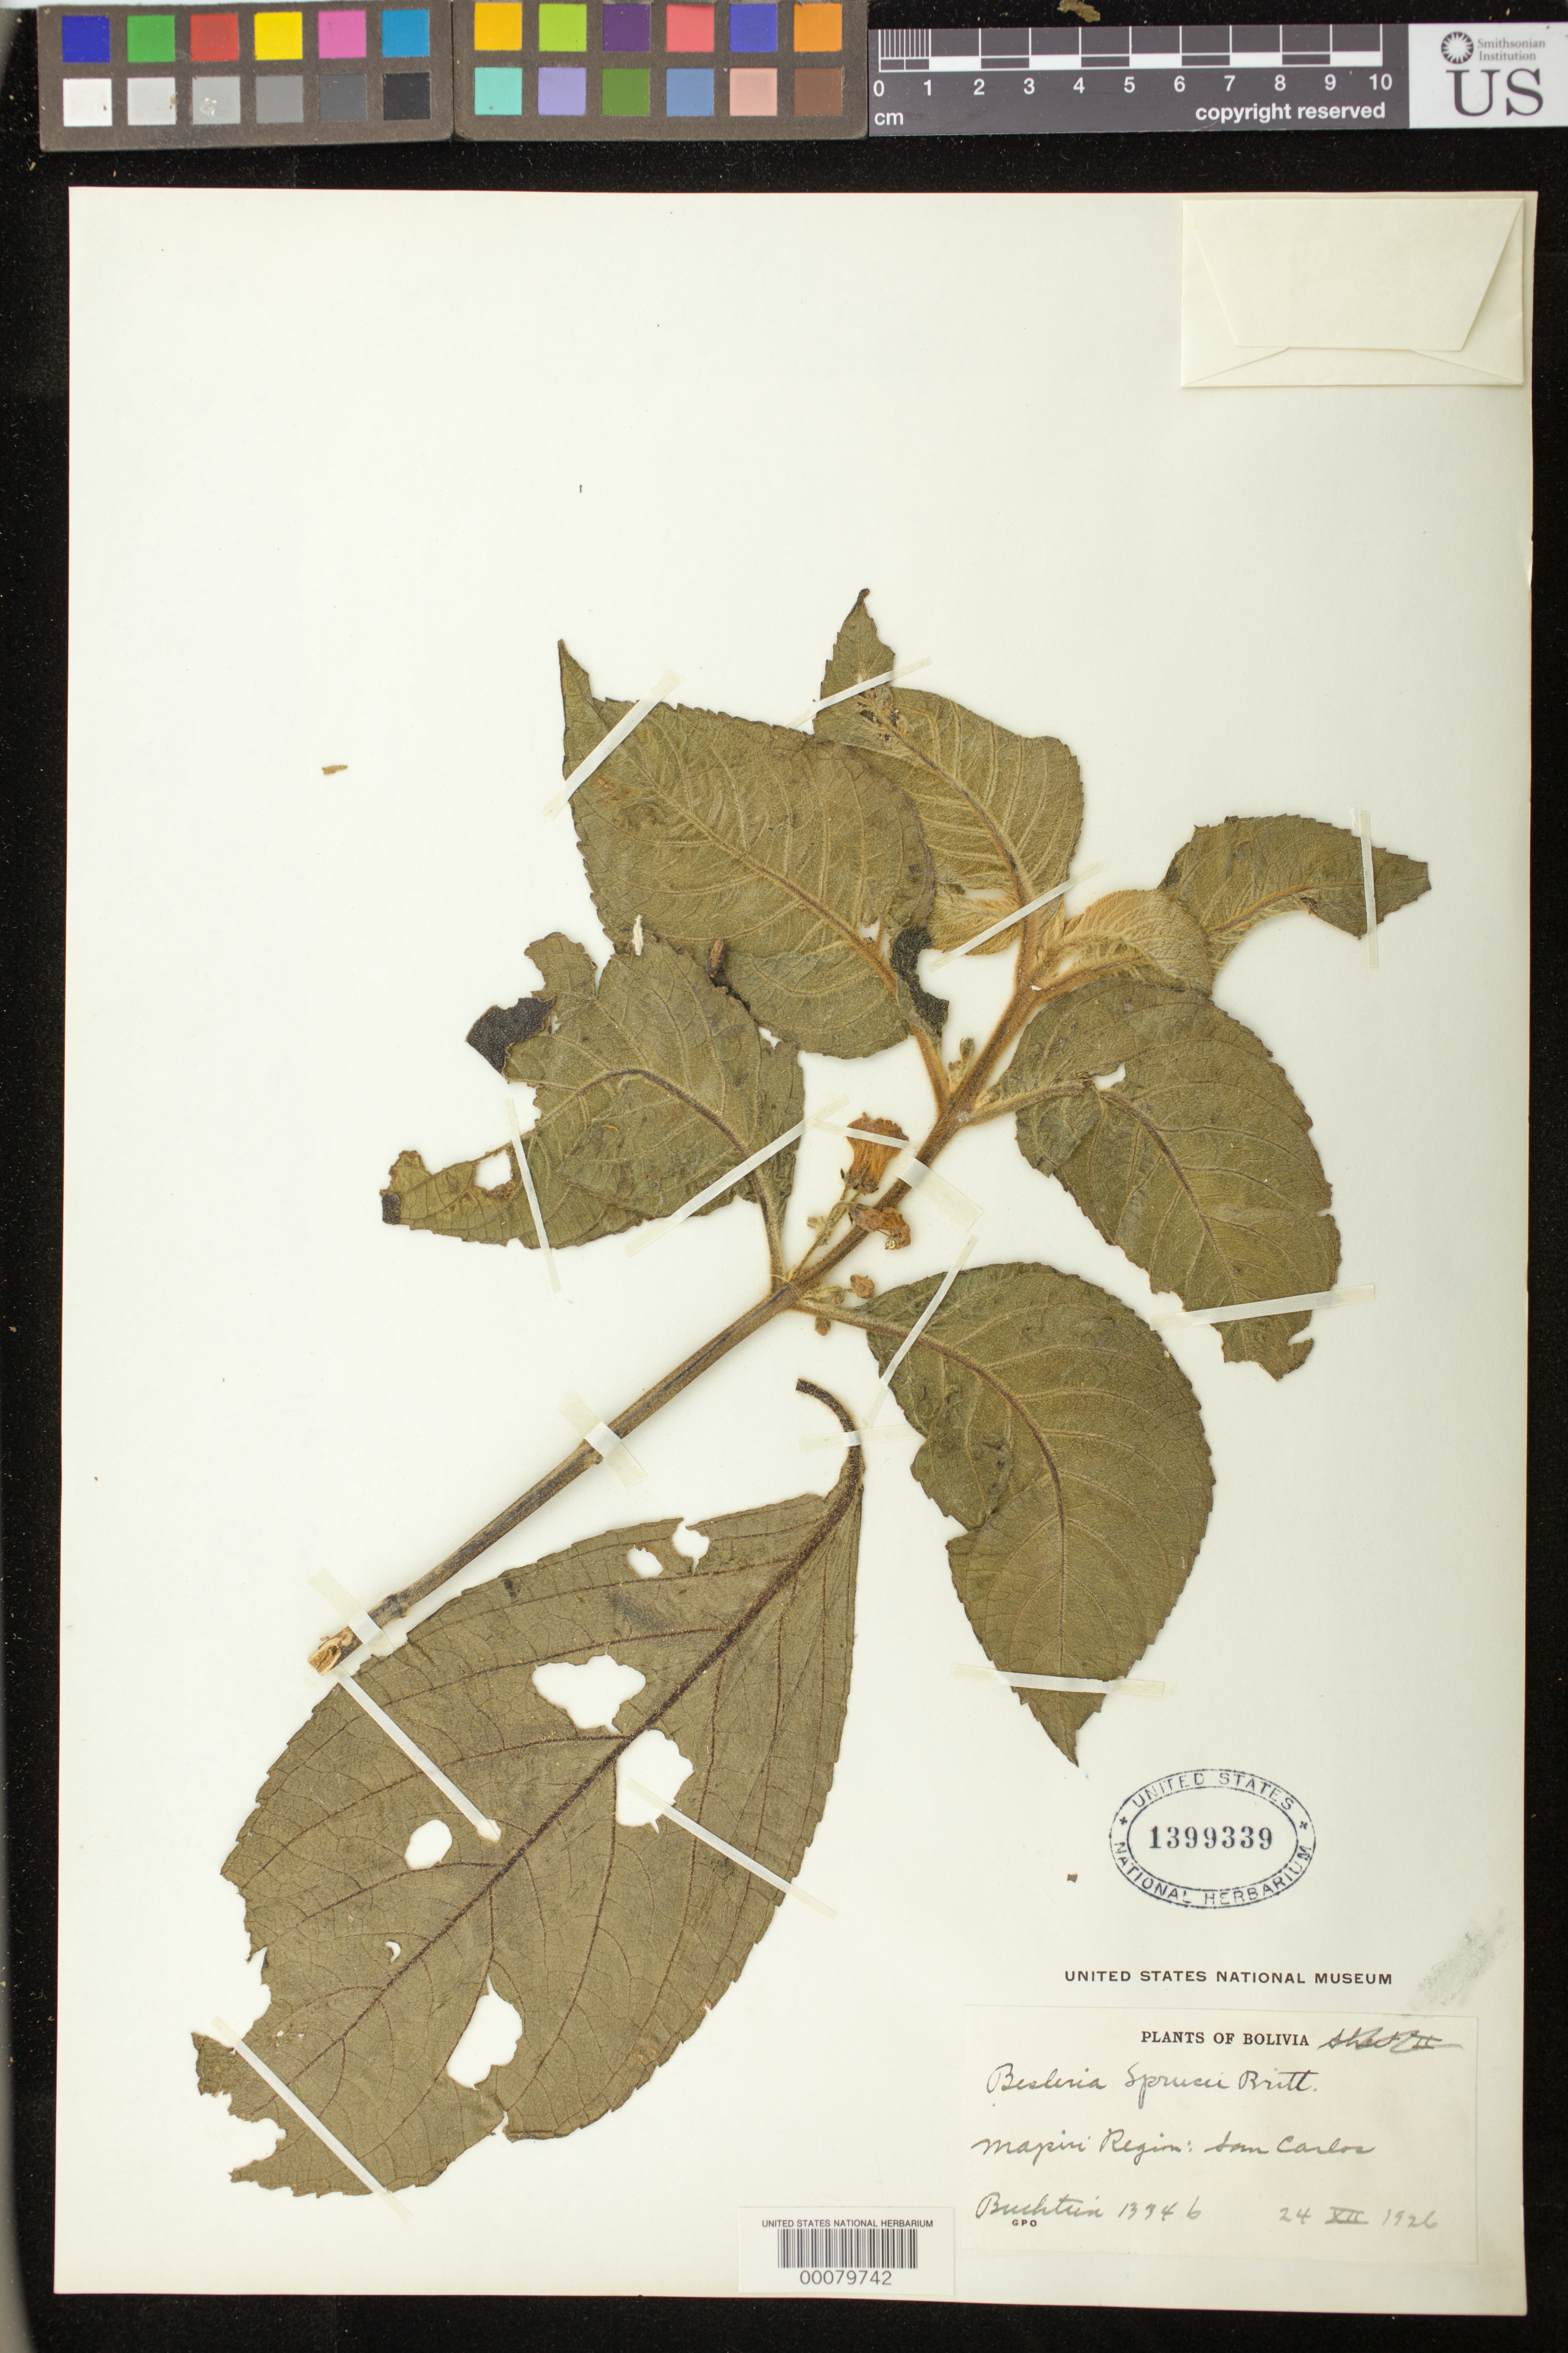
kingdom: Plantae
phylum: Tracheophyta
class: Magnoliopsida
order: Lamiales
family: Gesneriaceae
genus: Besleria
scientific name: Besleria sprucei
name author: Britton ex Rusby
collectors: O. Buchtien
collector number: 1334 B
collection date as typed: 24 Dec 1926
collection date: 1926-12-24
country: Bolivia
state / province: La Paz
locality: Mapiri region, San Carlos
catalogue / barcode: US 1399339